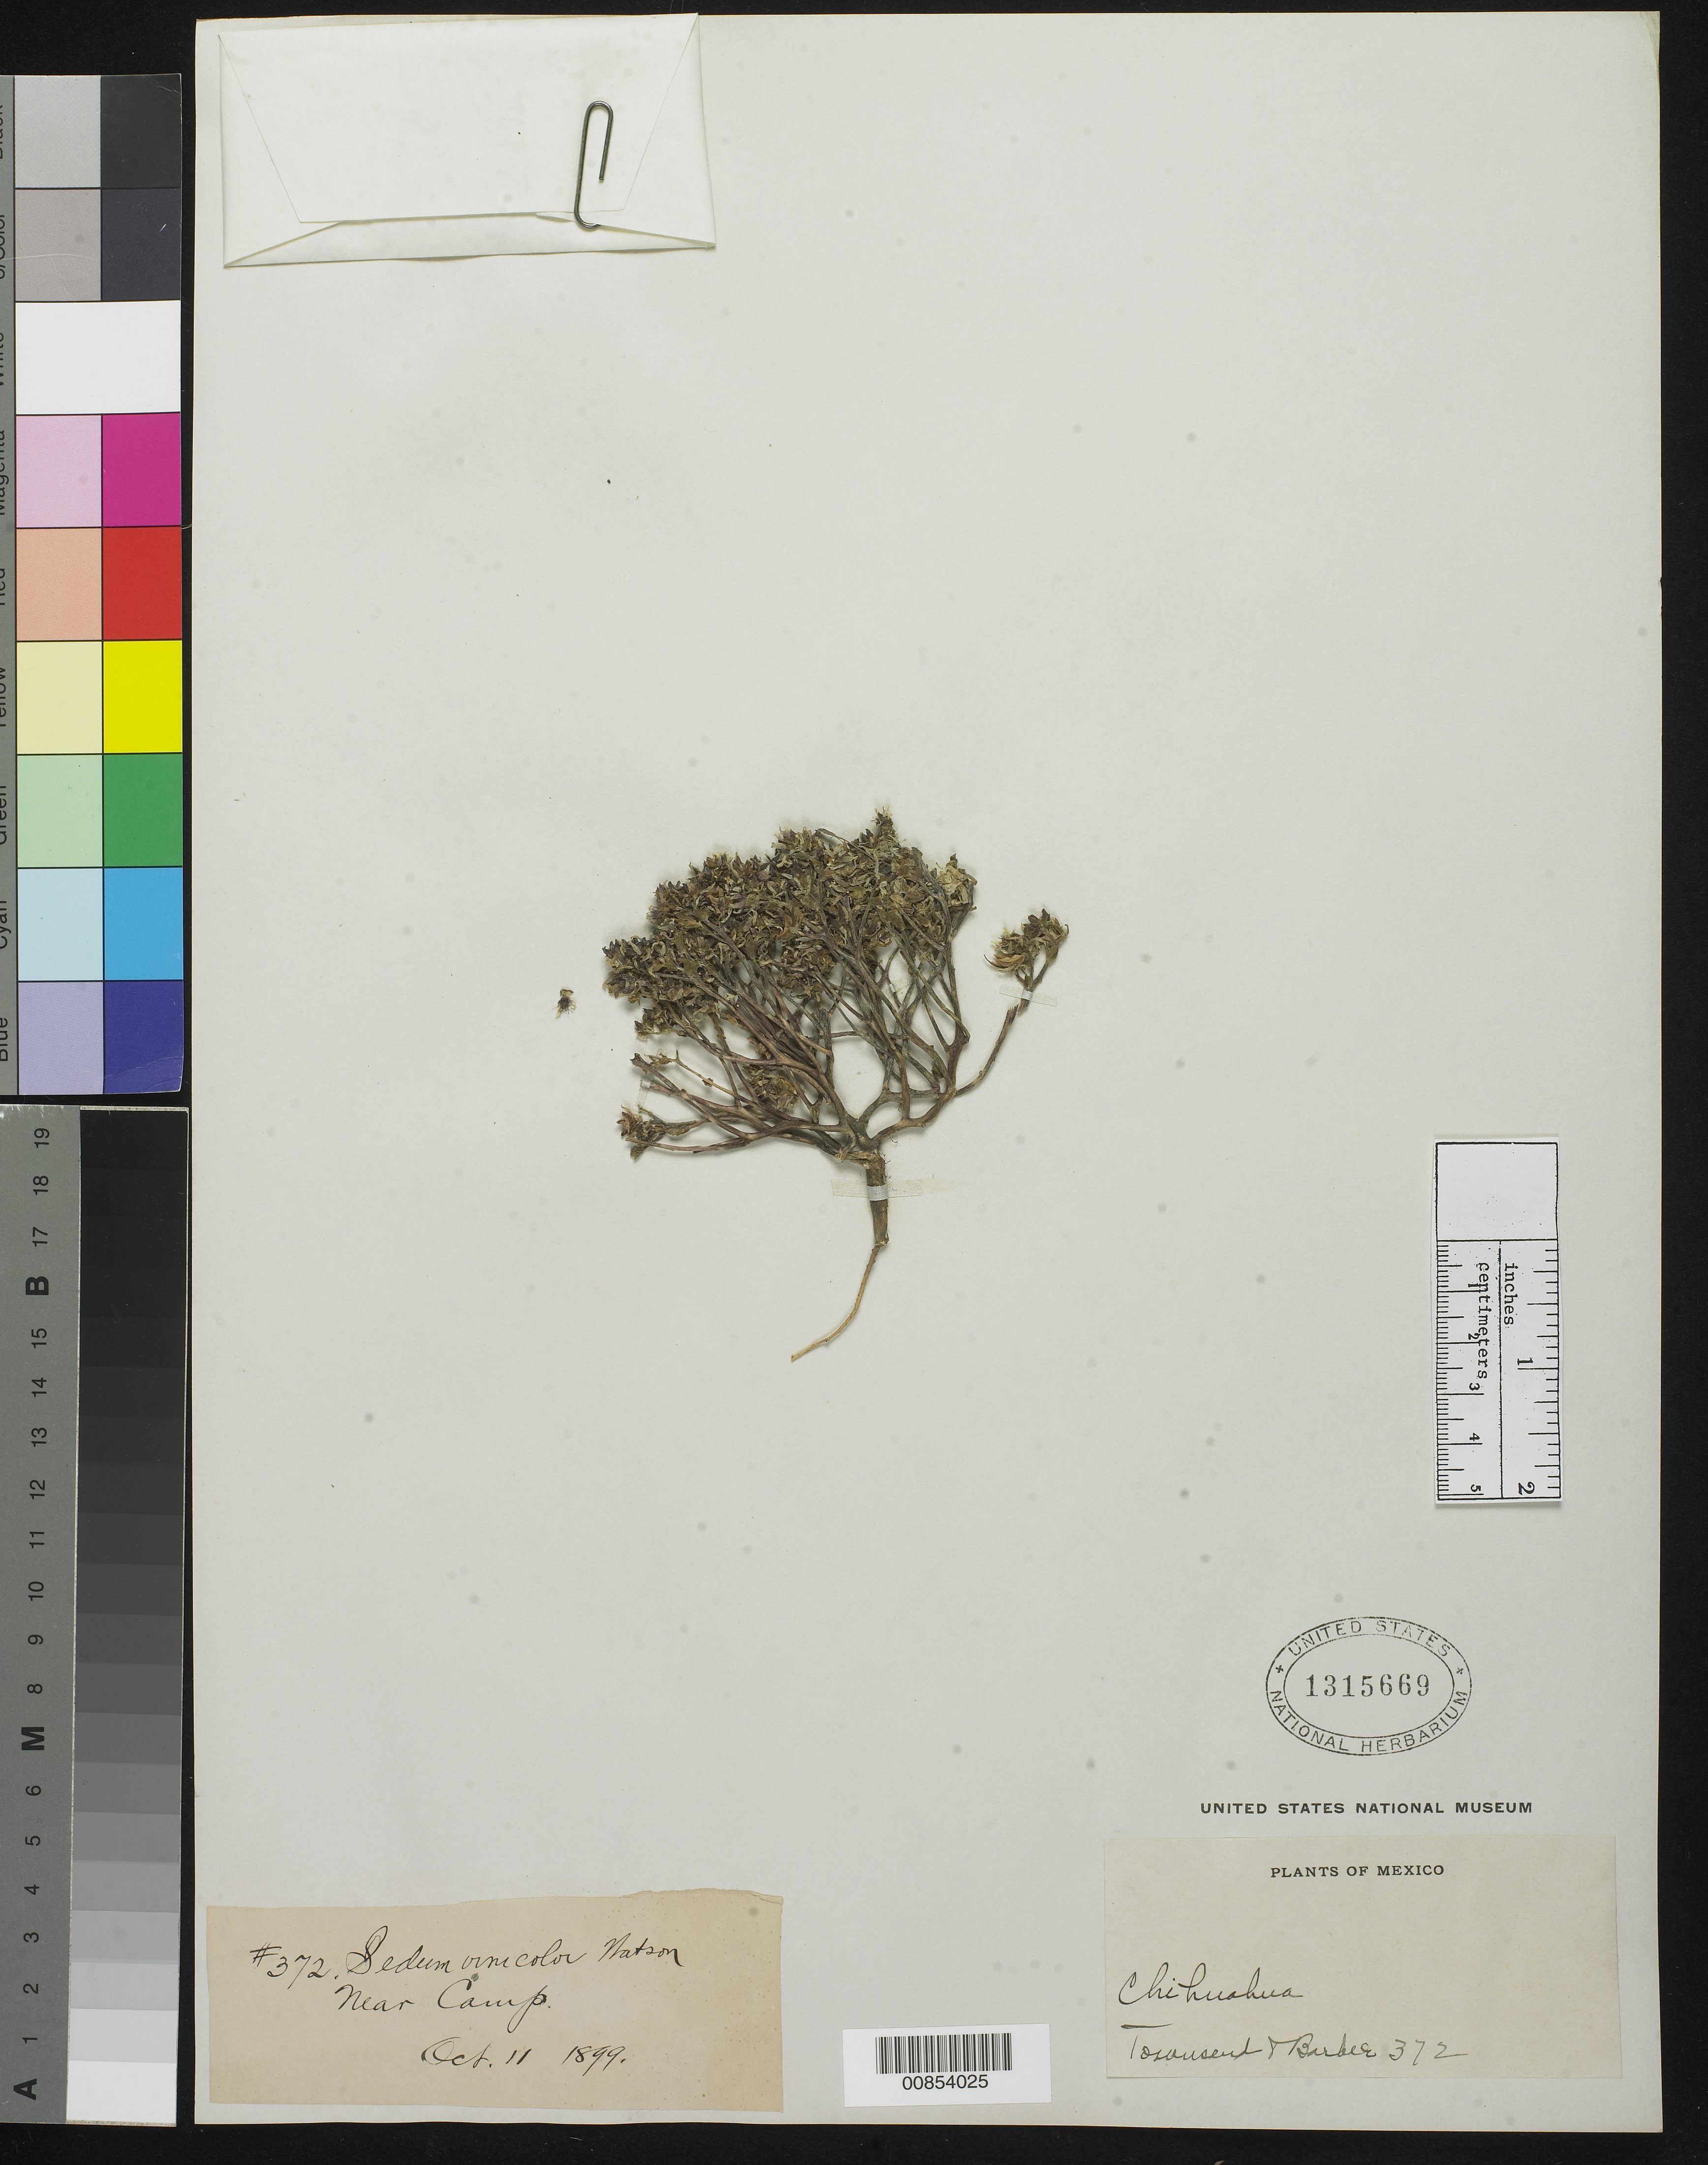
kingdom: Plantae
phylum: Tracheophyta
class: Magnoliopsida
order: Saxifragales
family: Crassulaceae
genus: Sedum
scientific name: Sedum vinicolor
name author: S. Watson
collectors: C. H. T. Townsend & C. Barber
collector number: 372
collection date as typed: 11 Oct 1899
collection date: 1899-10-11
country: Mexico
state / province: Chihuahua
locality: Chihuahua. Near Camp.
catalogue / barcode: US 1315669